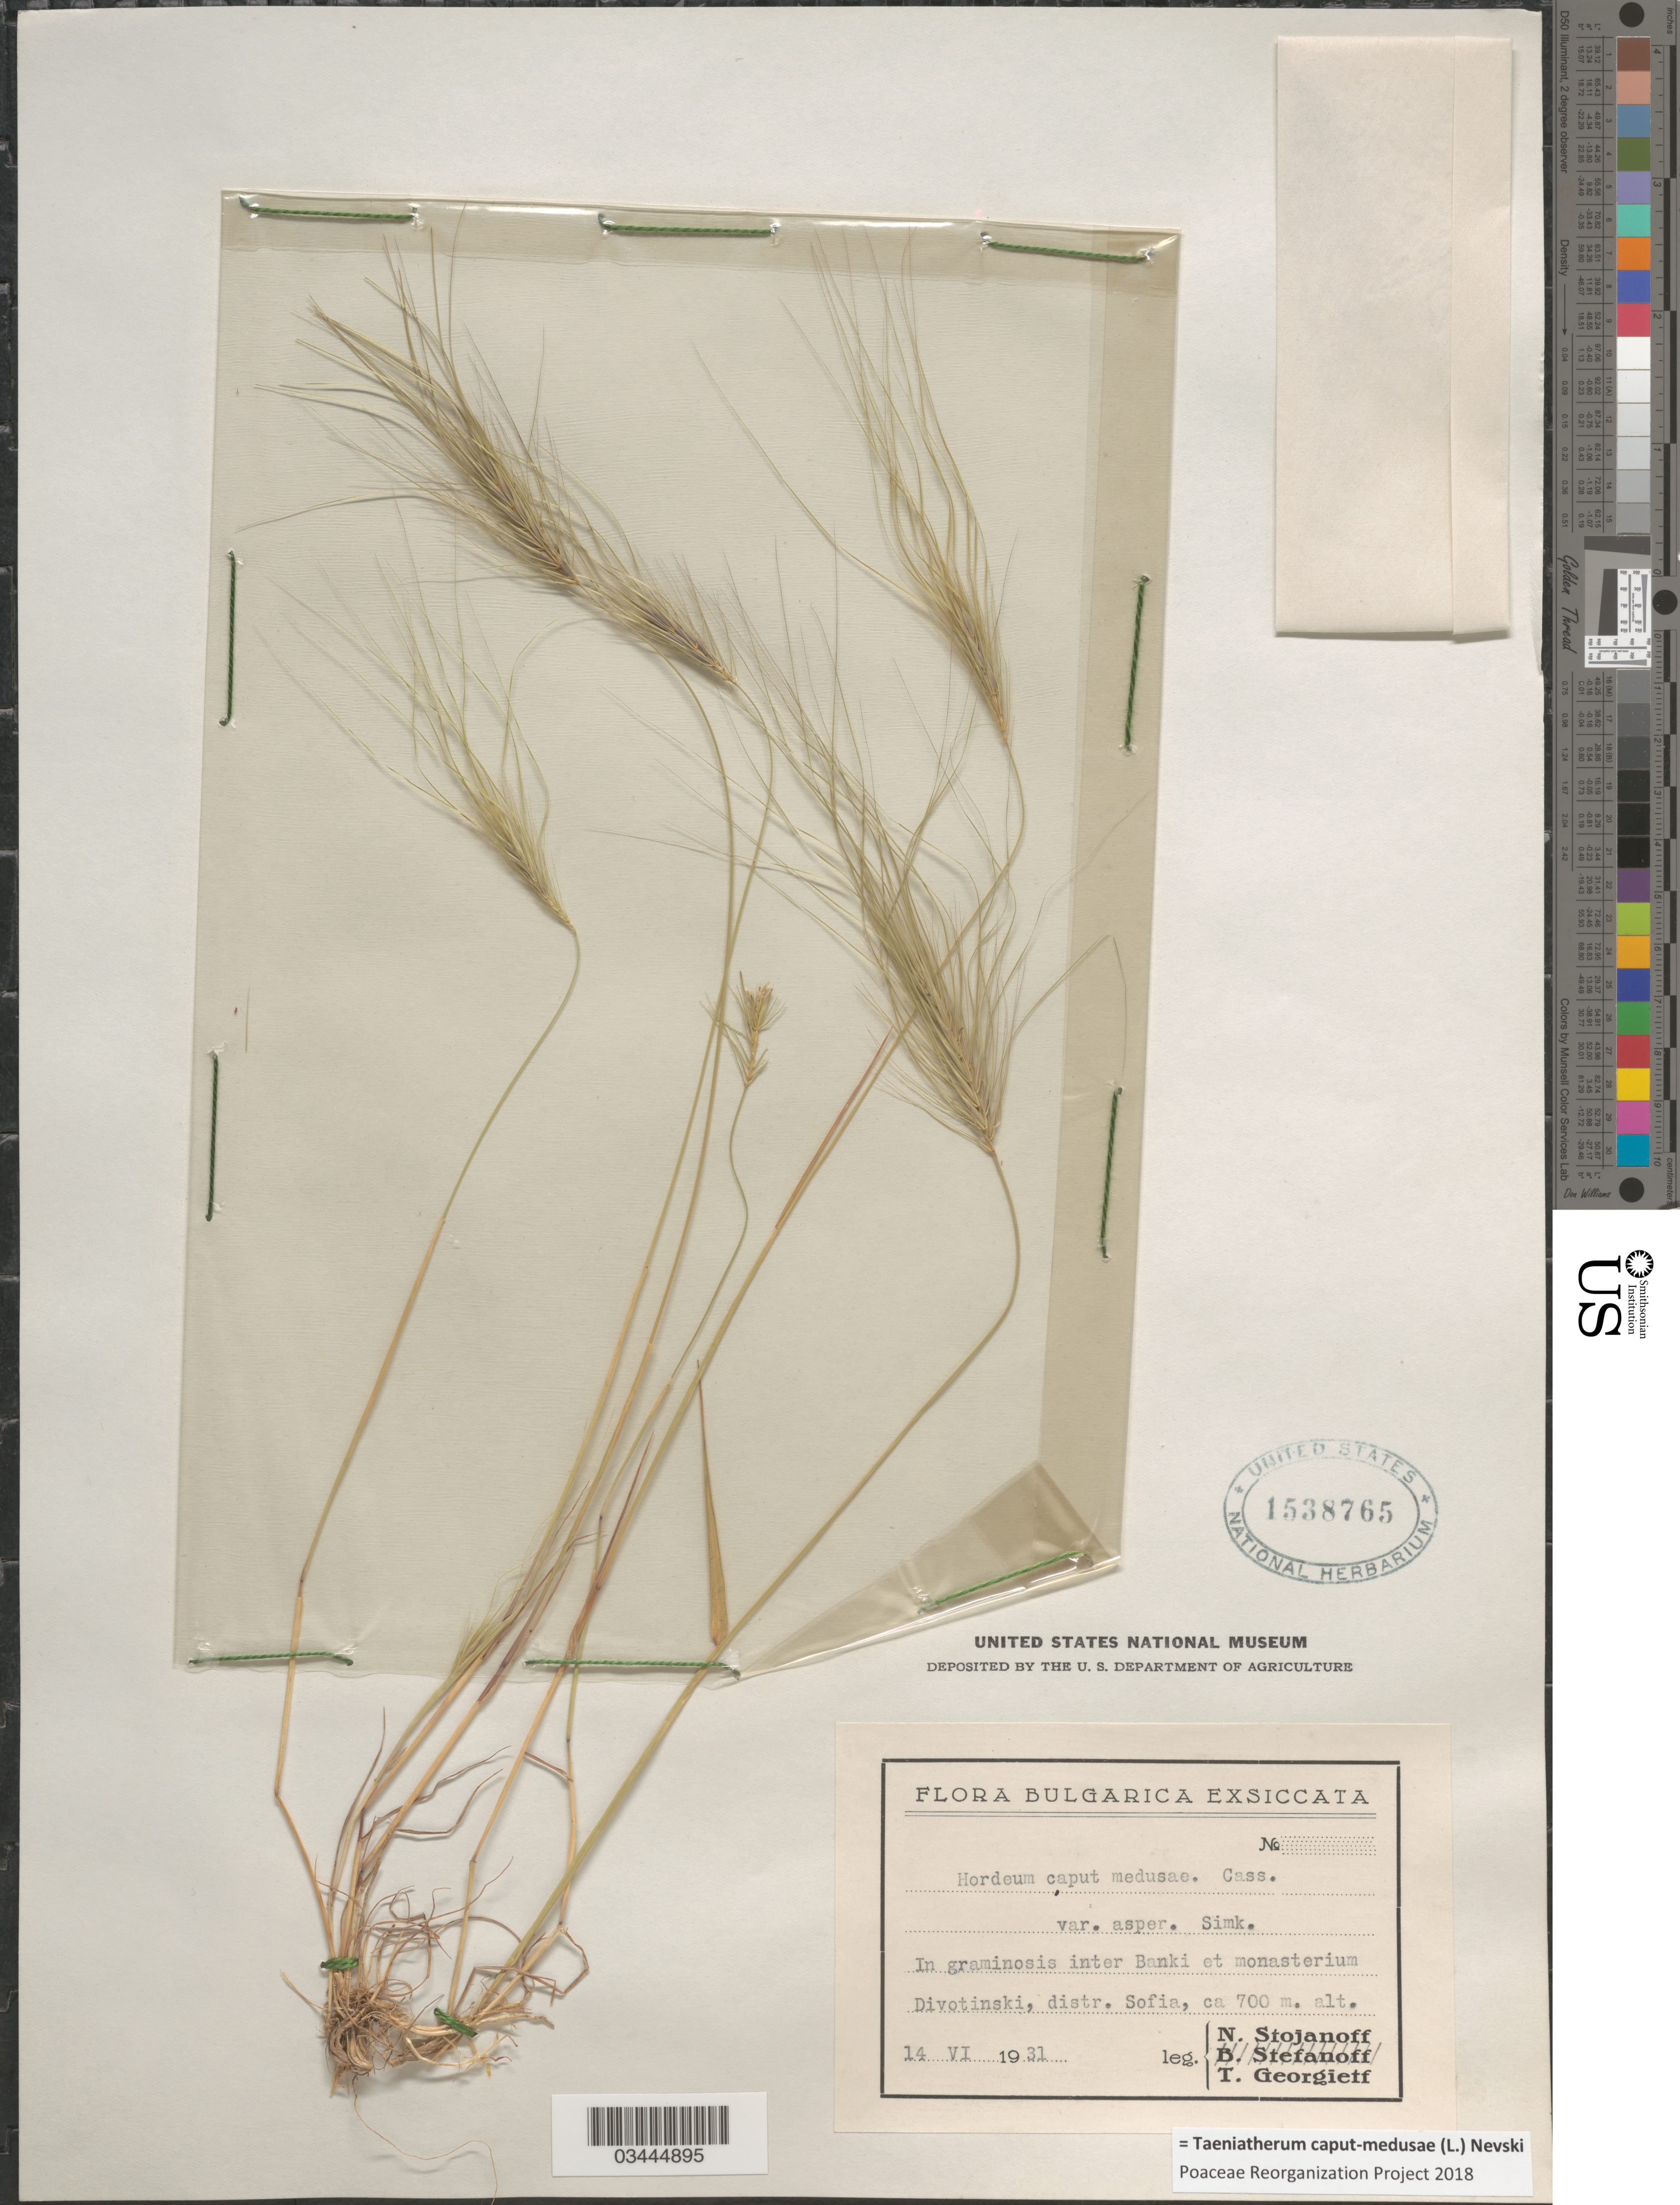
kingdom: Plantae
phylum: Tracheophyta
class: Liliopsida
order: Poales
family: Poaceae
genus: Taeniatherum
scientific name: Taeniatherum caput-medusae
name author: L.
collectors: T. Georgieff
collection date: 1931-06-14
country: Bulgaria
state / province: Sofia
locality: Bulgarica. In graminosis inter Banki et monasterium Divotinski, distr. Sofia.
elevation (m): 700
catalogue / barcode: US 1538765